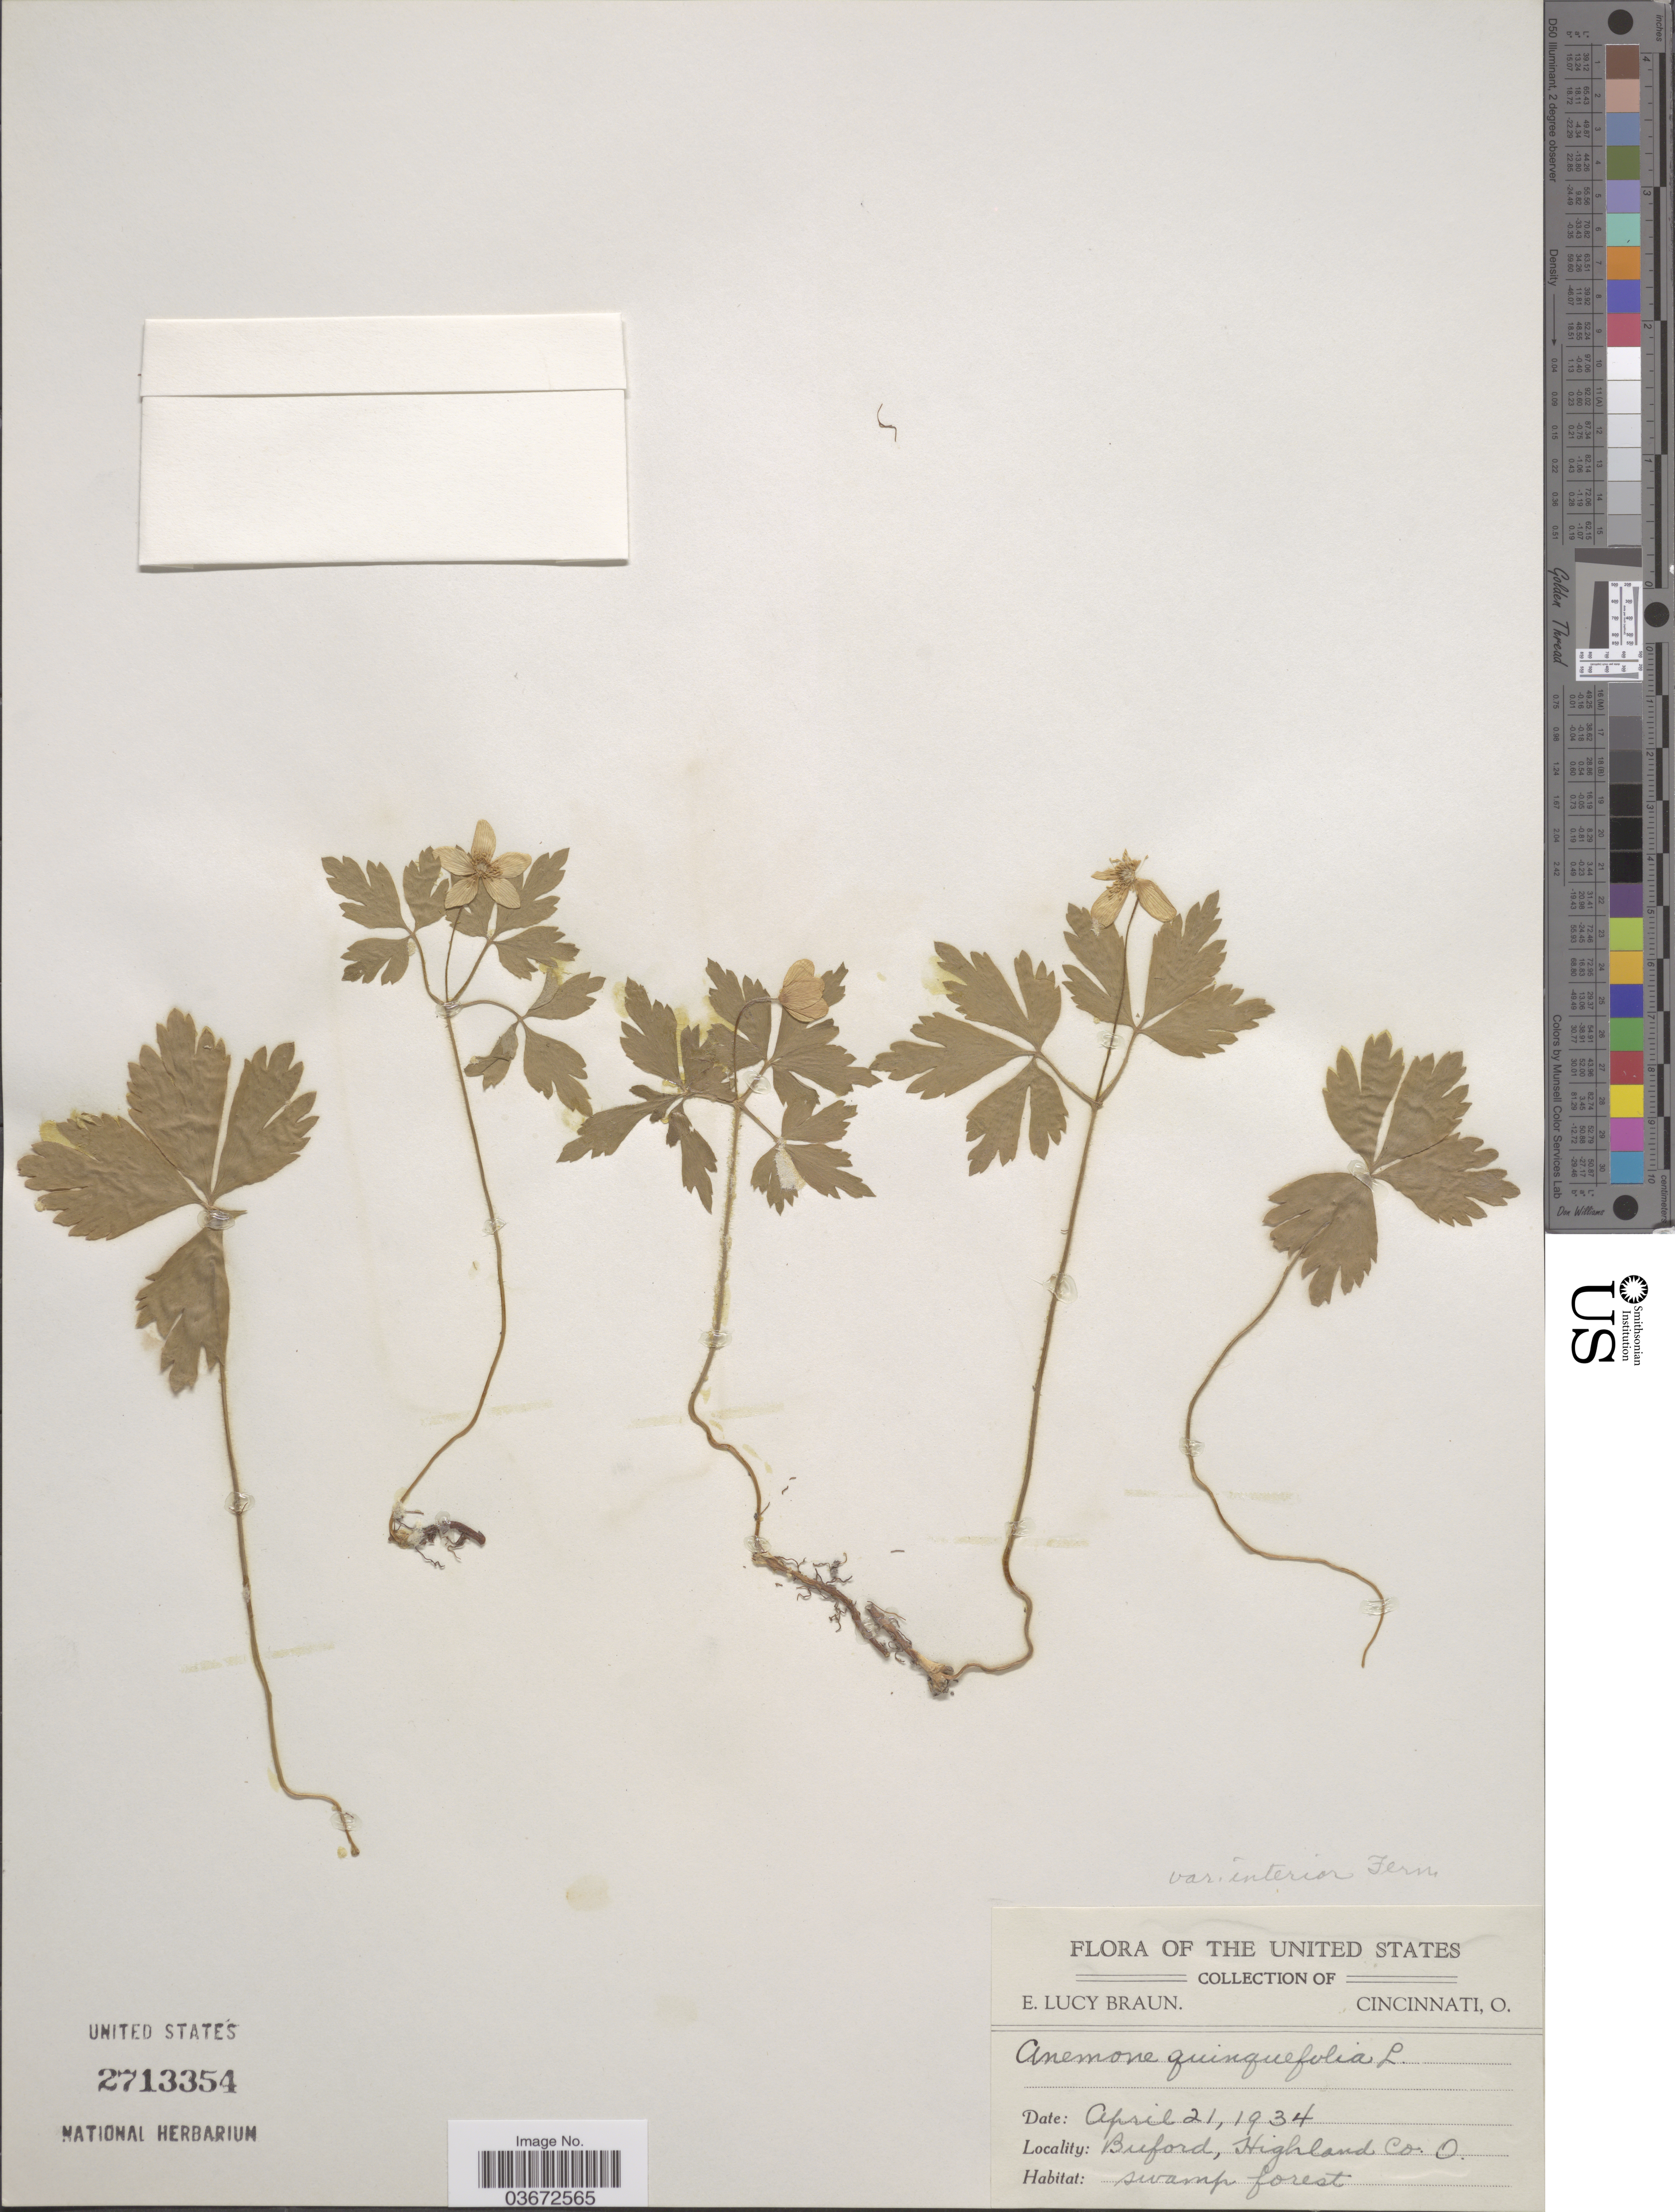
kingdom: Plantae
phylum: Tracheophyta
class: Magnoliopsida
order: Ranunculales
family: Ranunculaceae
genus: Anemone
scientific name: Anemone quinquefolia var. interior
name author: Fernald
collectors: E. L. Braun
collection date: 1934-04-21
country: United States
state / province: Ohio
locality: Buford, Highland Co.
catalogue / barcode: US 2713354